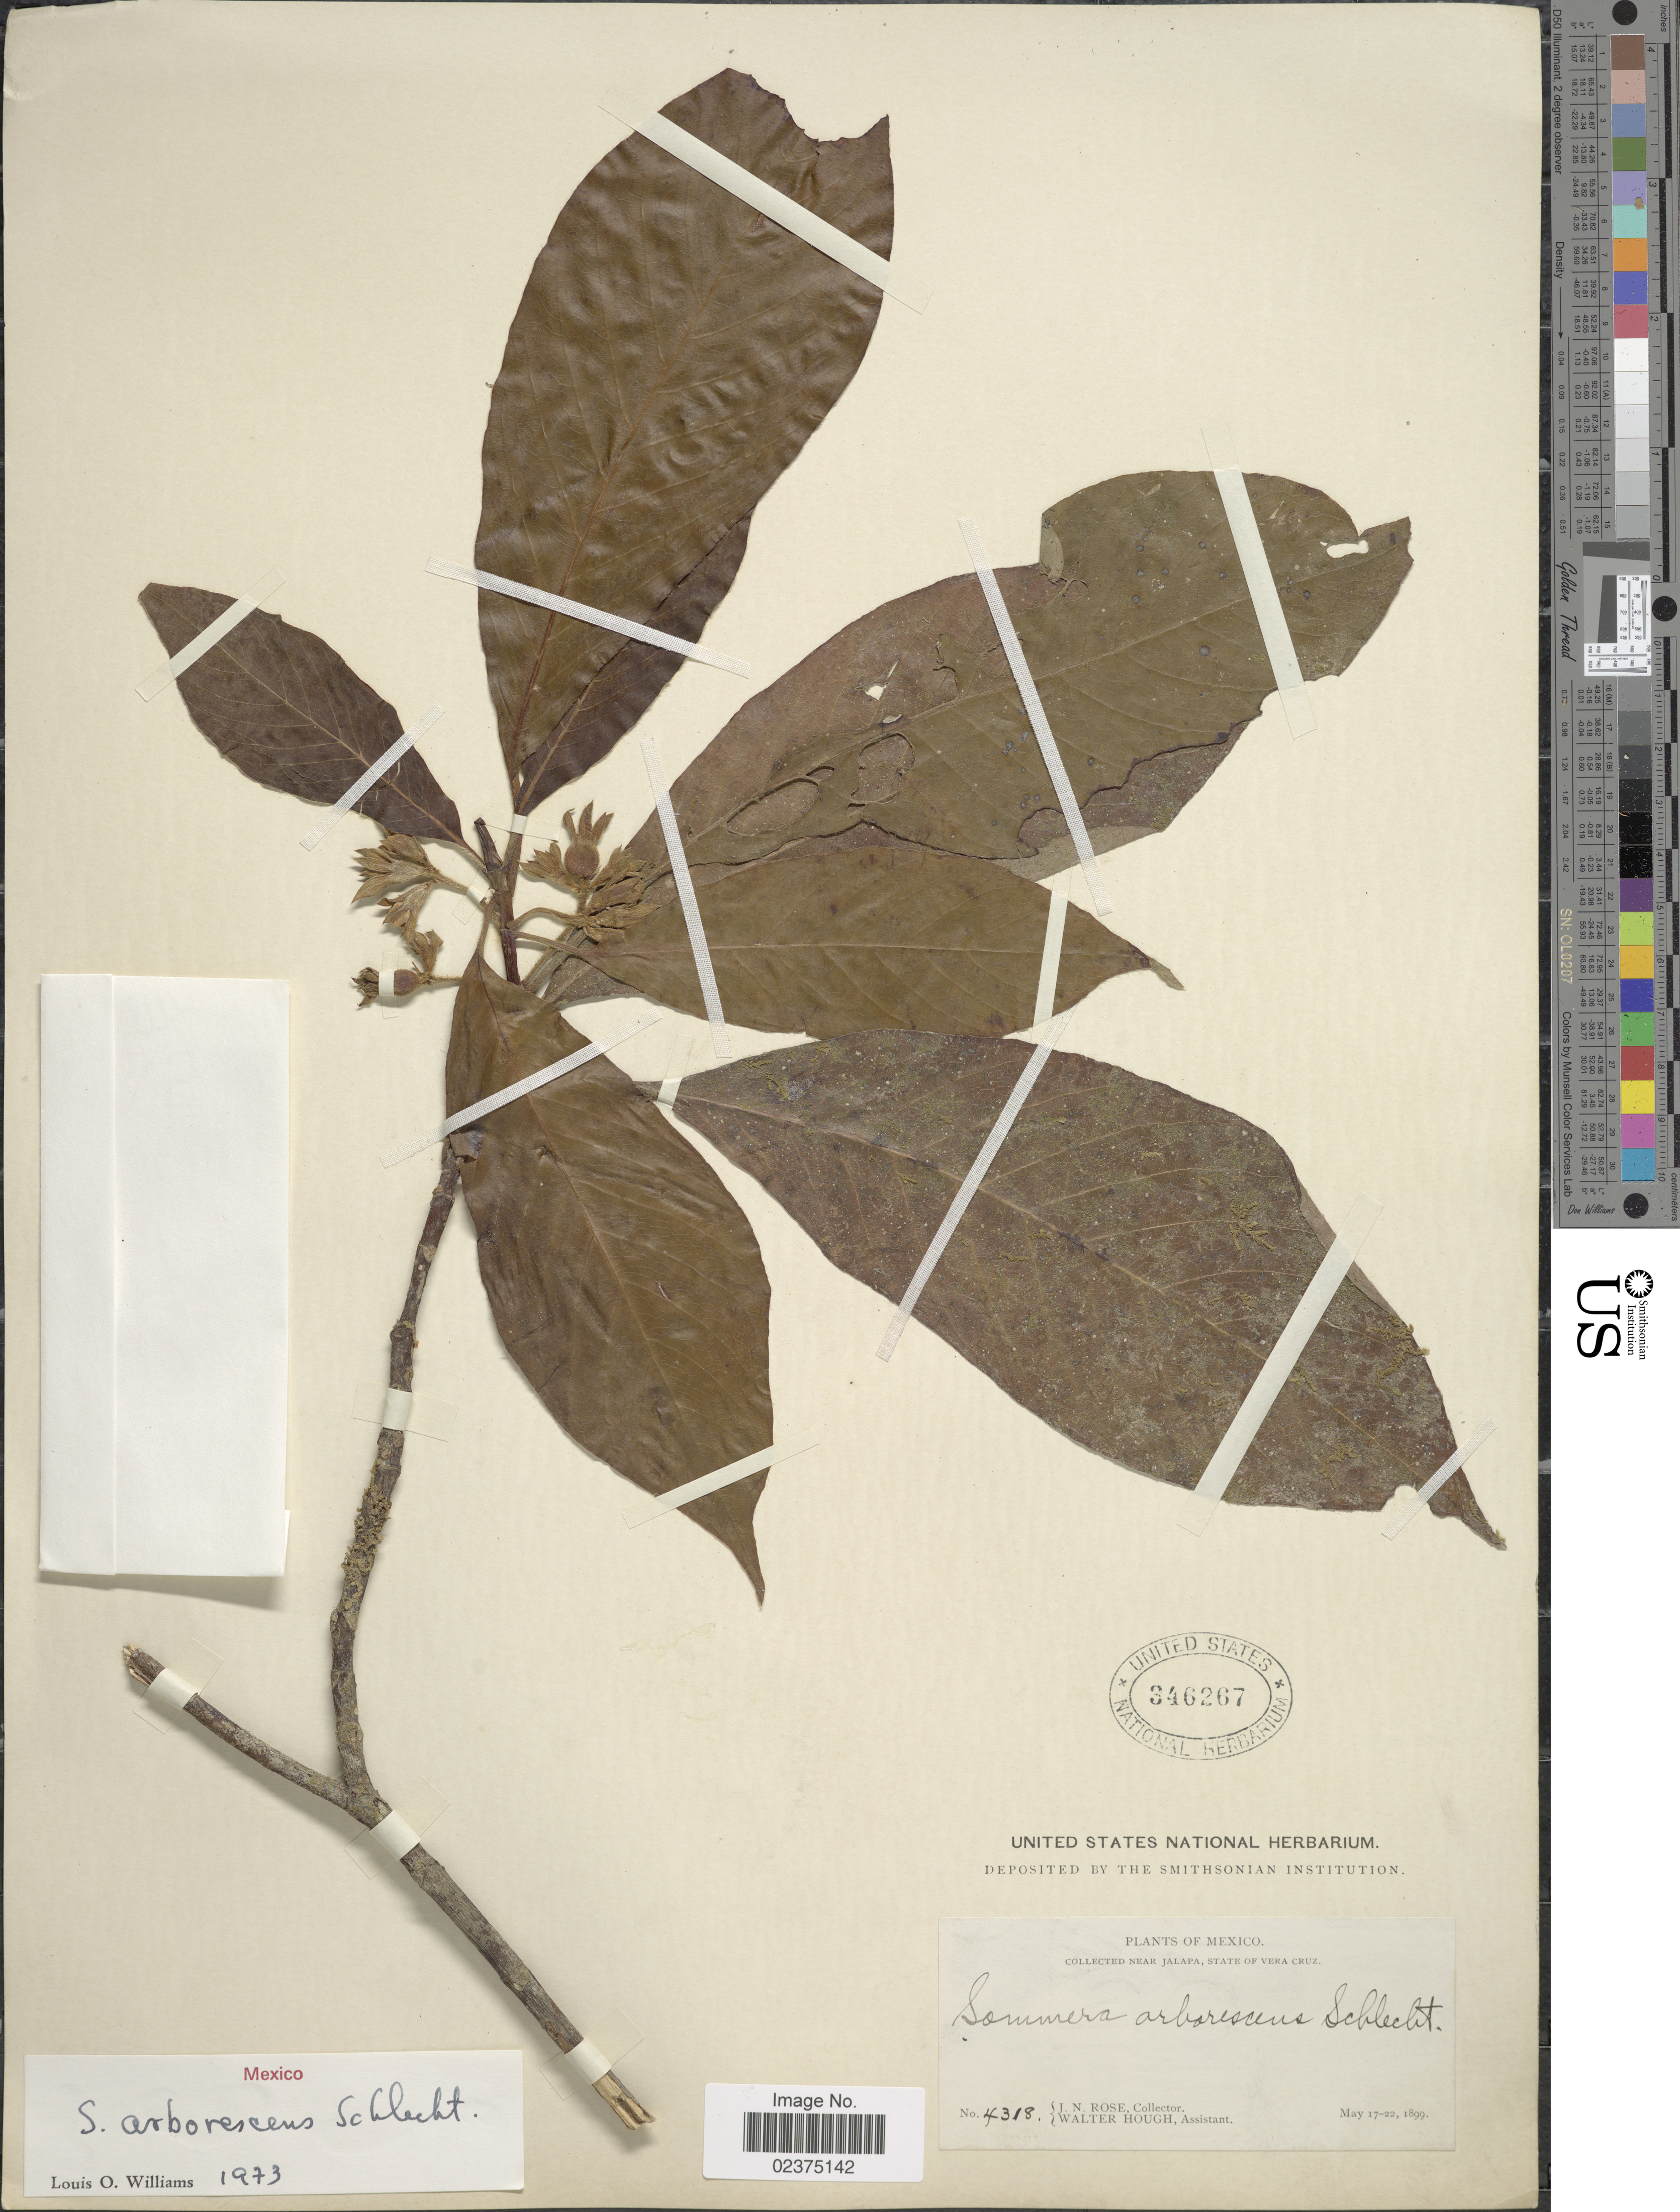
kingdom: Plantae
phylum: Tracheophyta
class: Magnoliopsida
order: Gentianales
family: Rubiaceae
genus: Sommera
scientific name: Sommera arborescens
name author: Schltdl.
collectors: J. N. Rose & W. Hough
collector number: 4318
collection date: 1899-05-17/1899-05-22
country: Mexico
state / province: Veracruz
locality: Near Jalapa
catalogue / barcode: US 346267